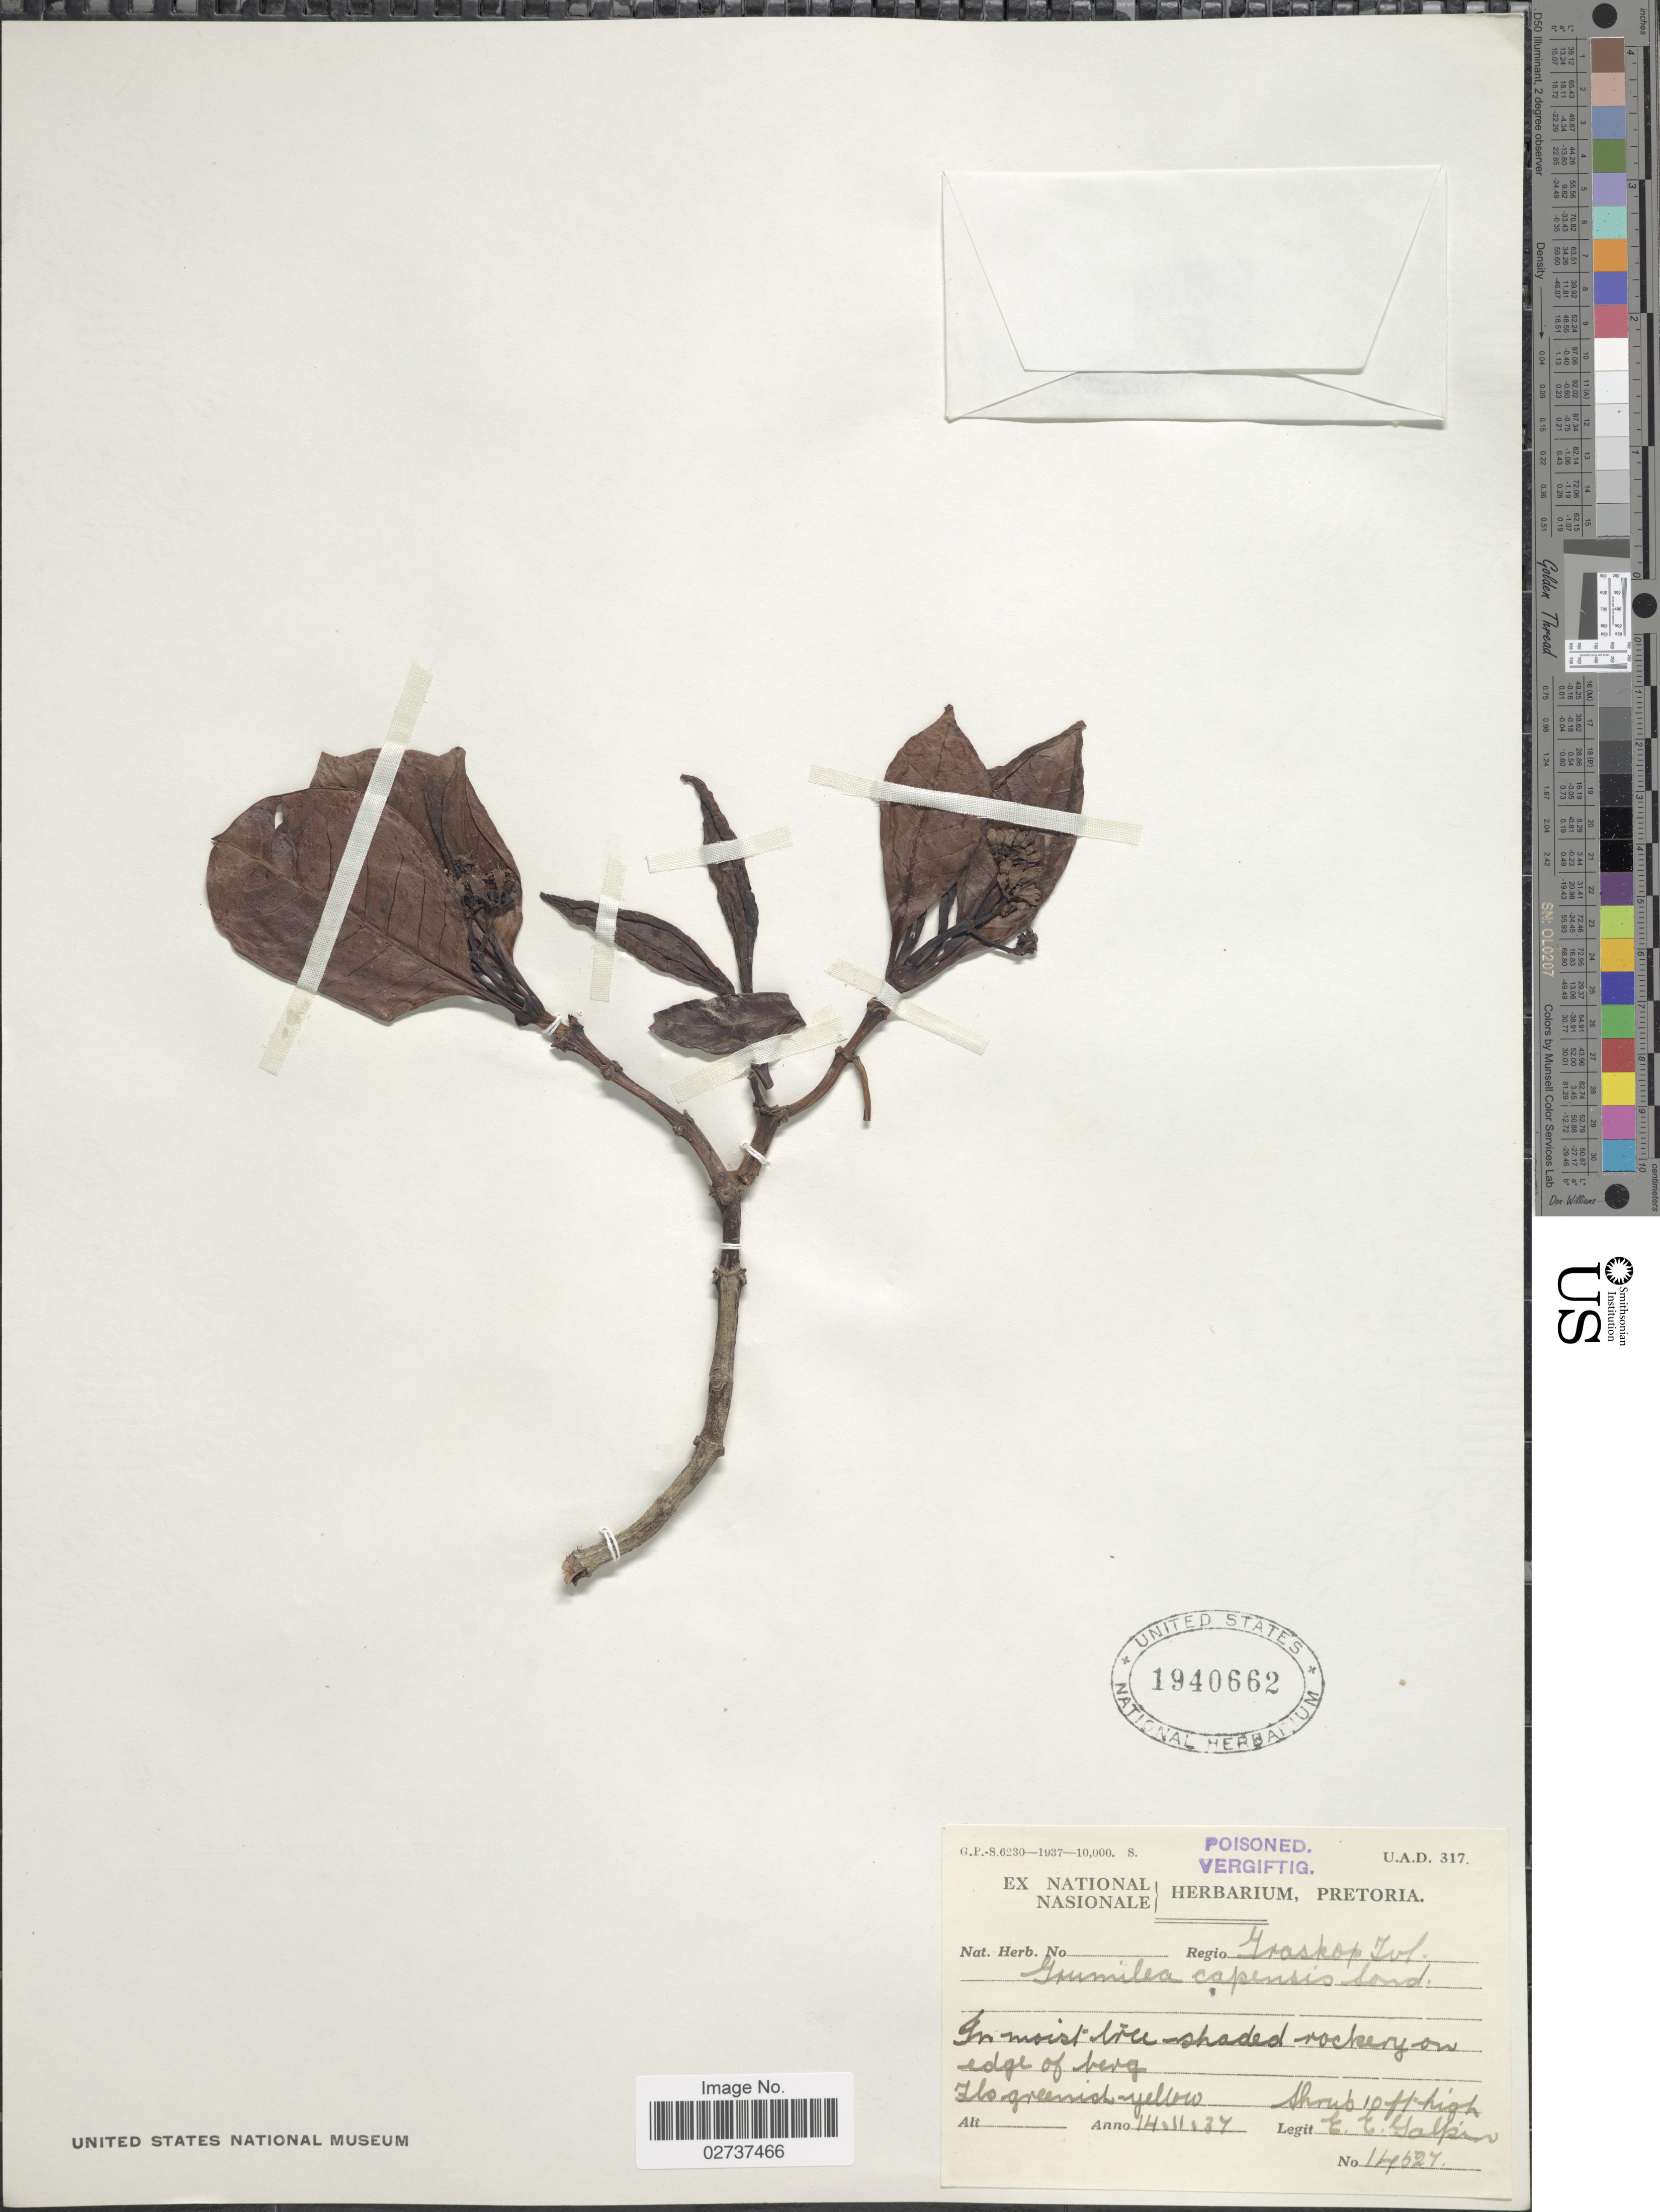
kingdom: Plantae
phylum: Tracheophyta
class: Magnoliopsida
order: Gentianales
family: Rubiaceae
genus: Psychotria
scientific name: Psychotria capensis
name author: (Eckl.) Vatke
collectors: E. Galpin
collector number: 14627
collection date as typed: Transcribed d/m/y: 14/11/37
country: South Africa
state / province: Mpumalanga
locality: Regio Graskop Tvl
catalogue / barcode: US 1940662